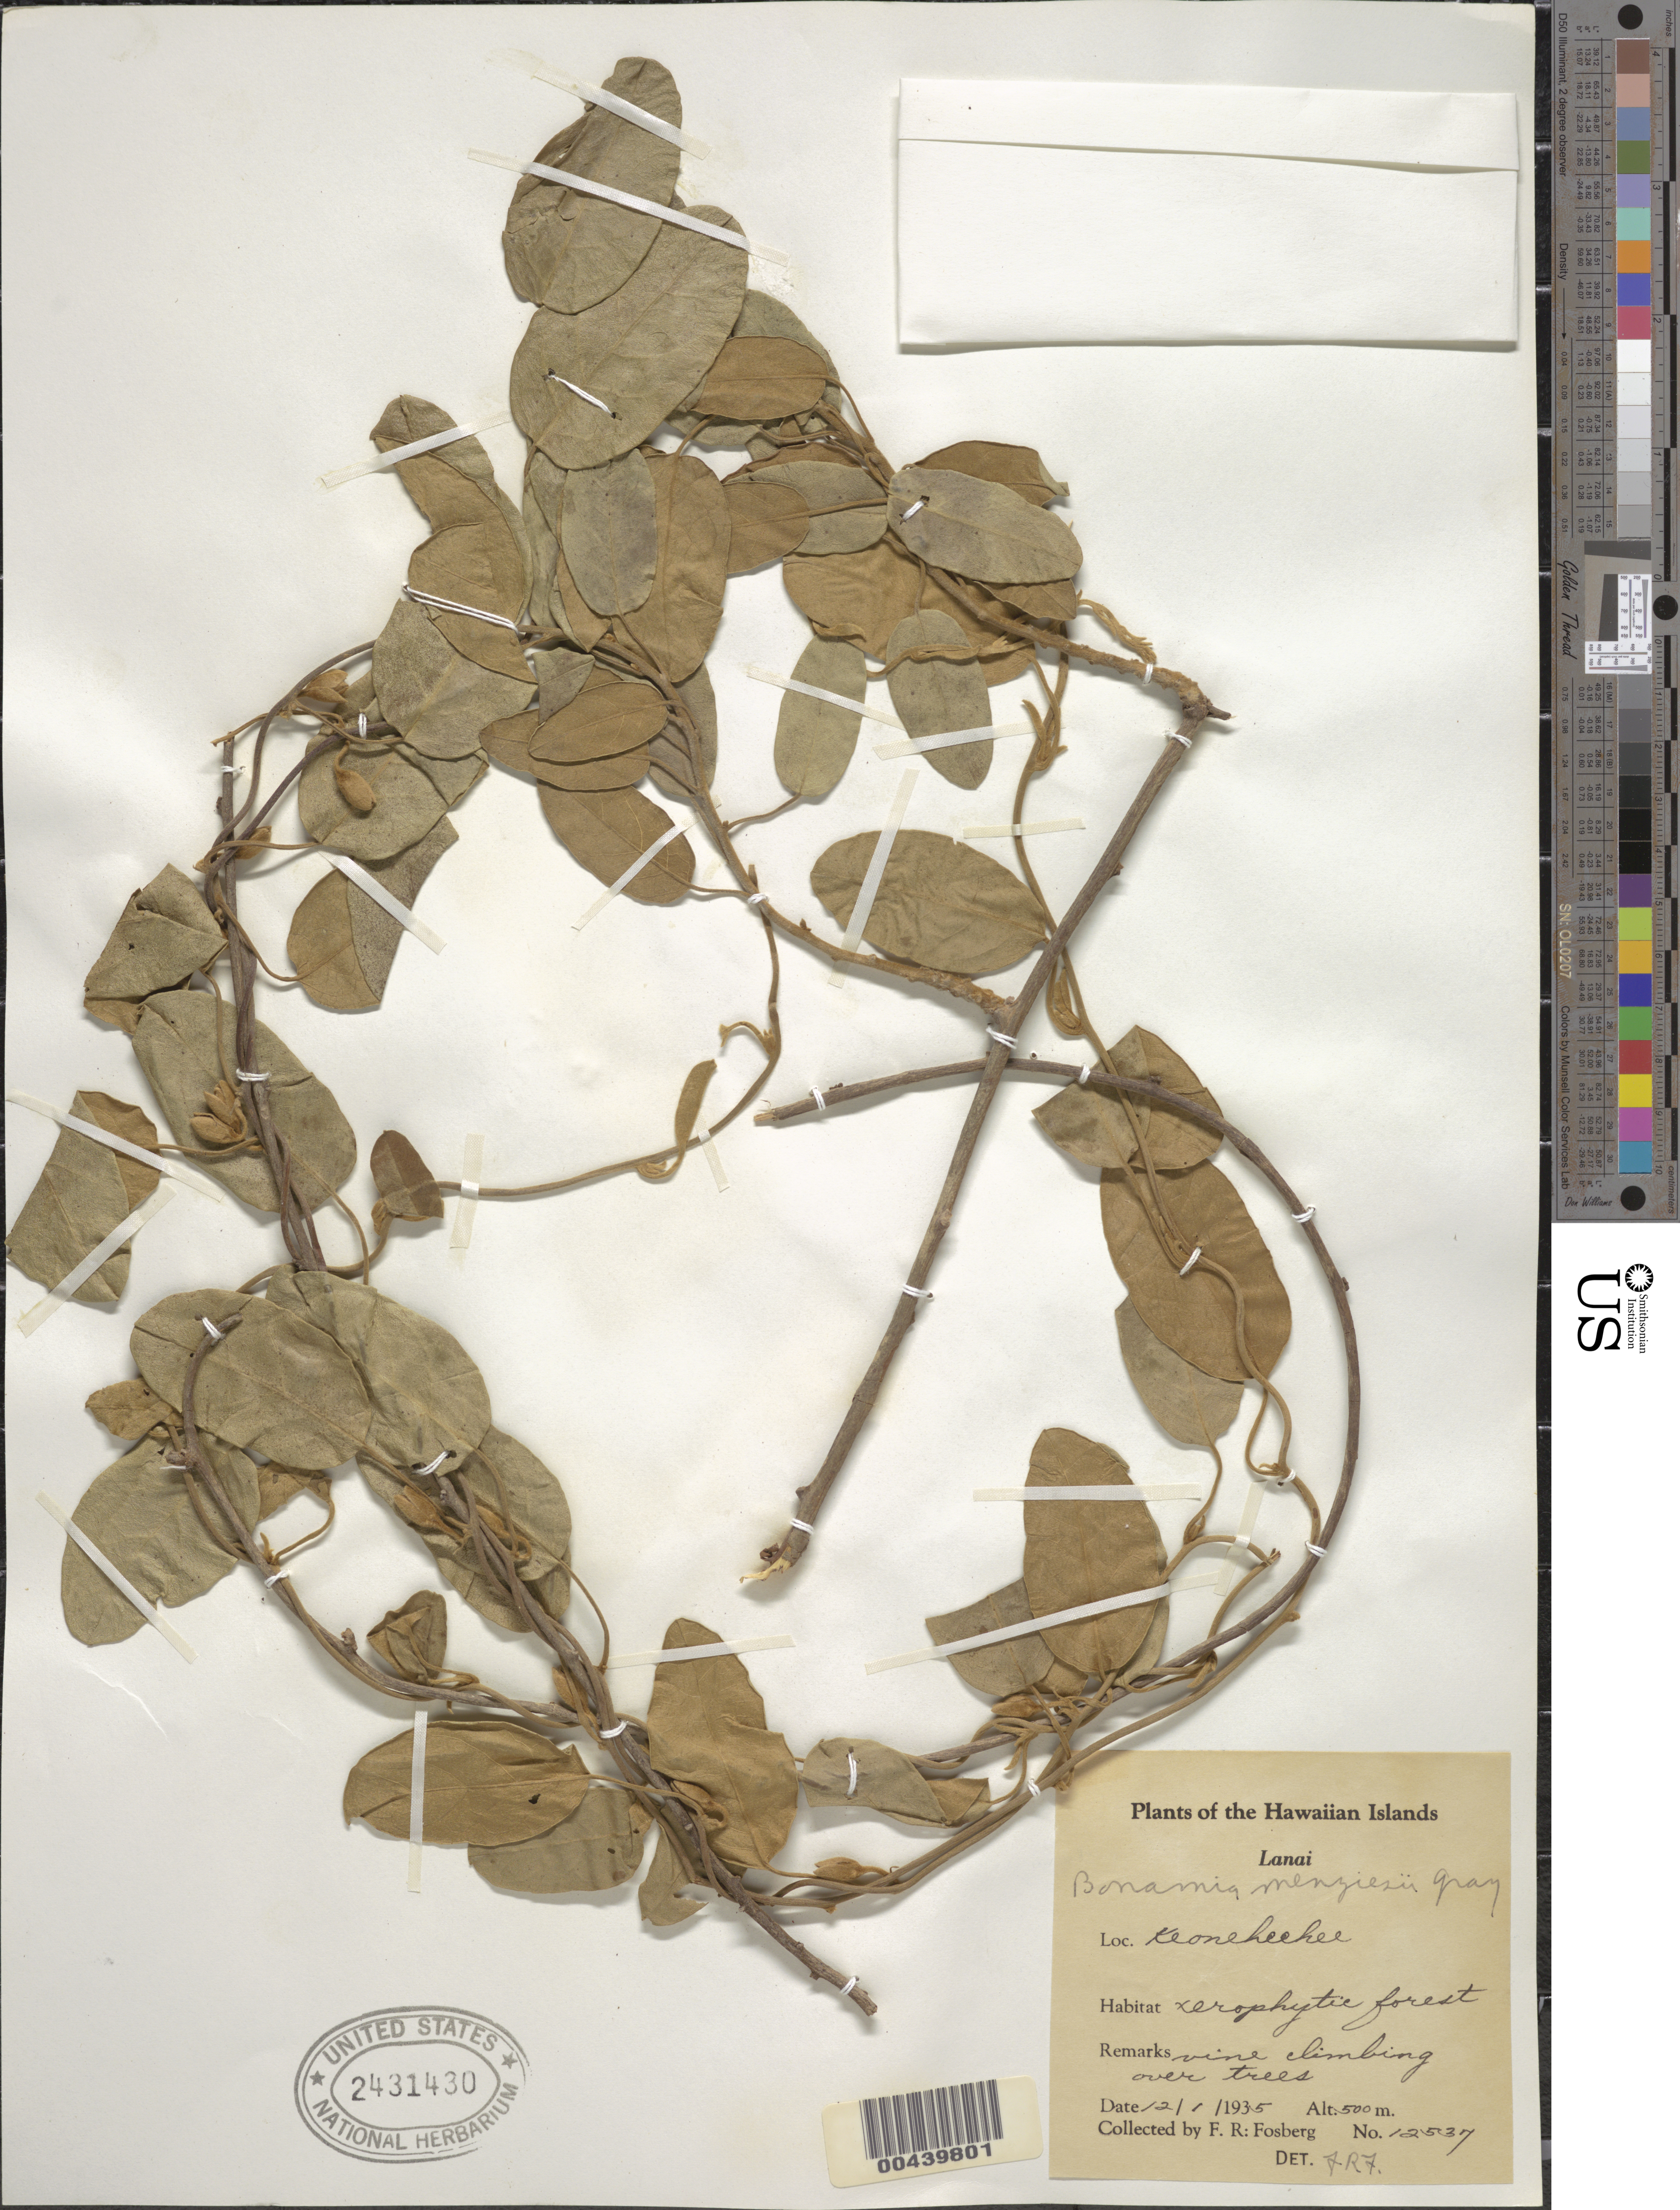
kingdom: Plantae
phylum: Tracheophyta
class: Magnoliopsida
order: Solanales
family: Convolvulaceae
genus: Bonamia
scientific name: Bonamia menziesii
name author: A. Gray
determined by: Fosberg, F. R.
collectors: F. R. Fosberg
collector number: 12537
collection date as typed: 12 Jan 1935 or 1 Dec 1935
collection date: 1935-01-12 or 1935-12-01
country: United States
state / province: Hawaii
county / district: Maui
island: Lana'i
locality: Keoneheehee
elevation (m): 500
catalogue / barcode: US 2431430